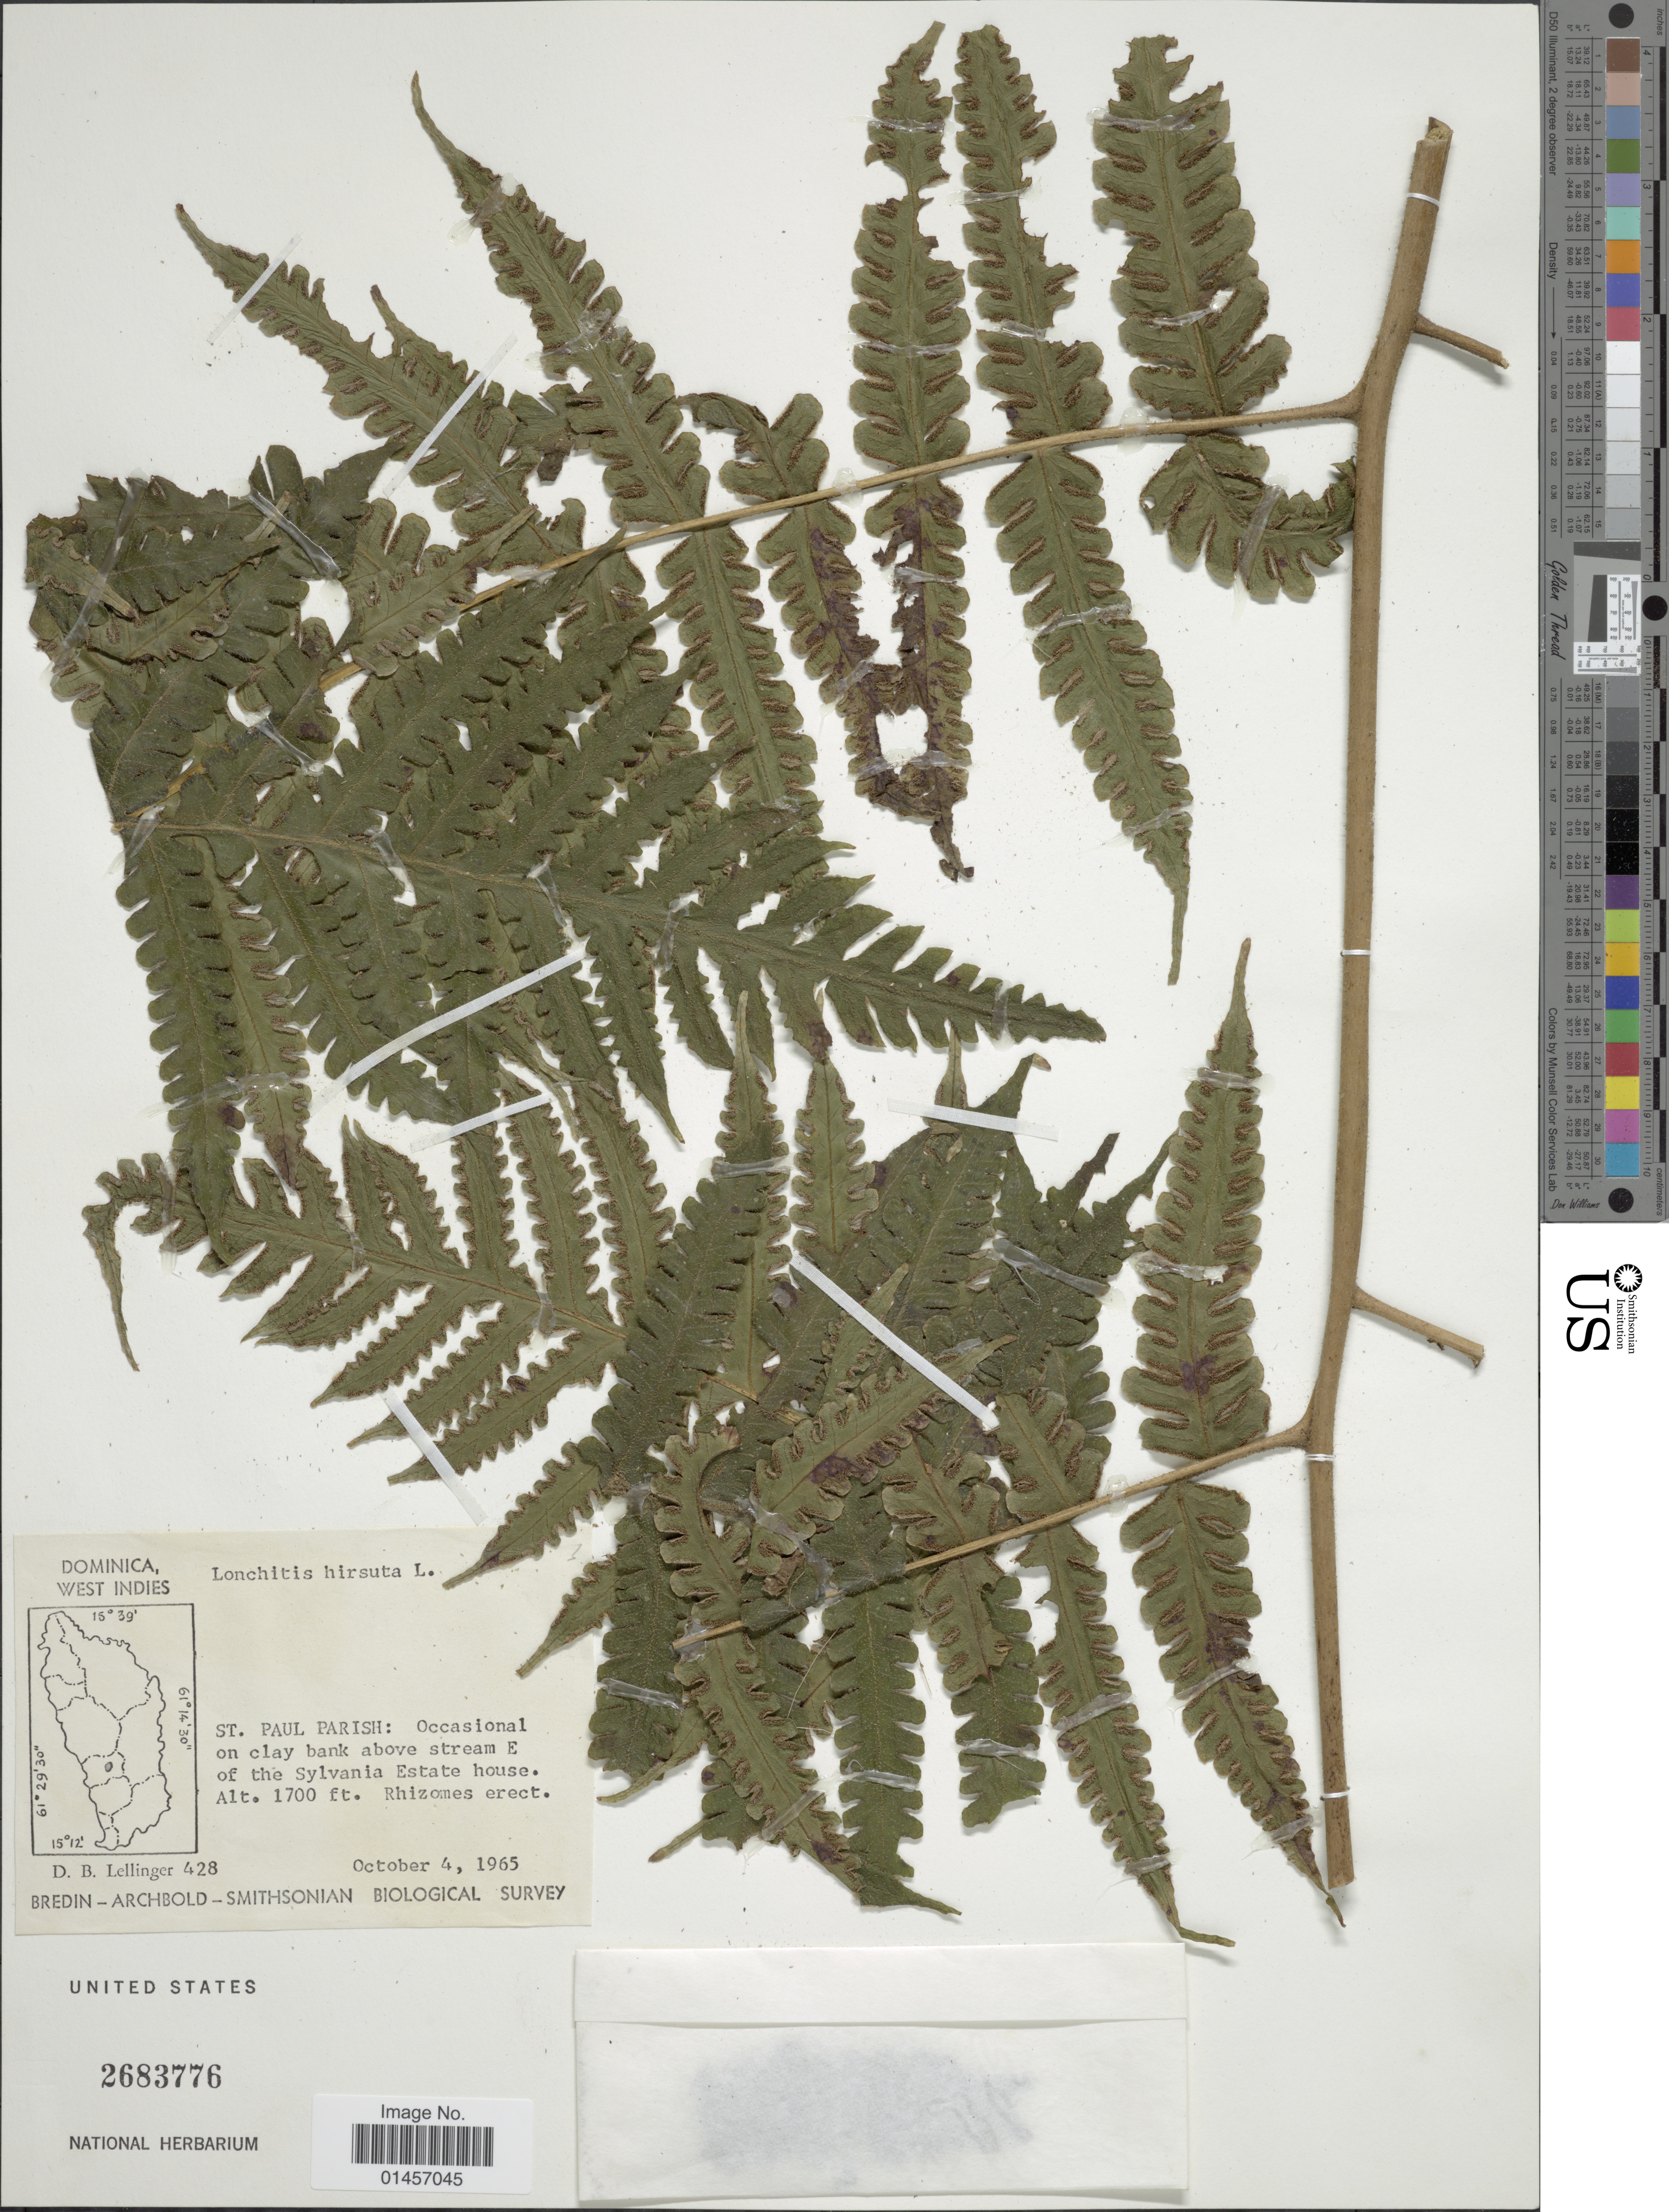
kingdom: Plantae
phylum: Tracheophyta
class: Polypodiopsida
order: Polypodiales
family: Lonchitidaceae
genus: Lonchitis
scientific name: Lonchitis hirsuta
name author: L.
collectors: D. B. Lellinger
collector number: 428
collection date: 1965-10-04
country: Dominica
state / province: St. Paul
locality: Dominica, St. Paul Parish: Occasional on clay bank above stream E of the Sylvania Estate house.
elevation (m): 518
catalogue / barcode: US 2683776